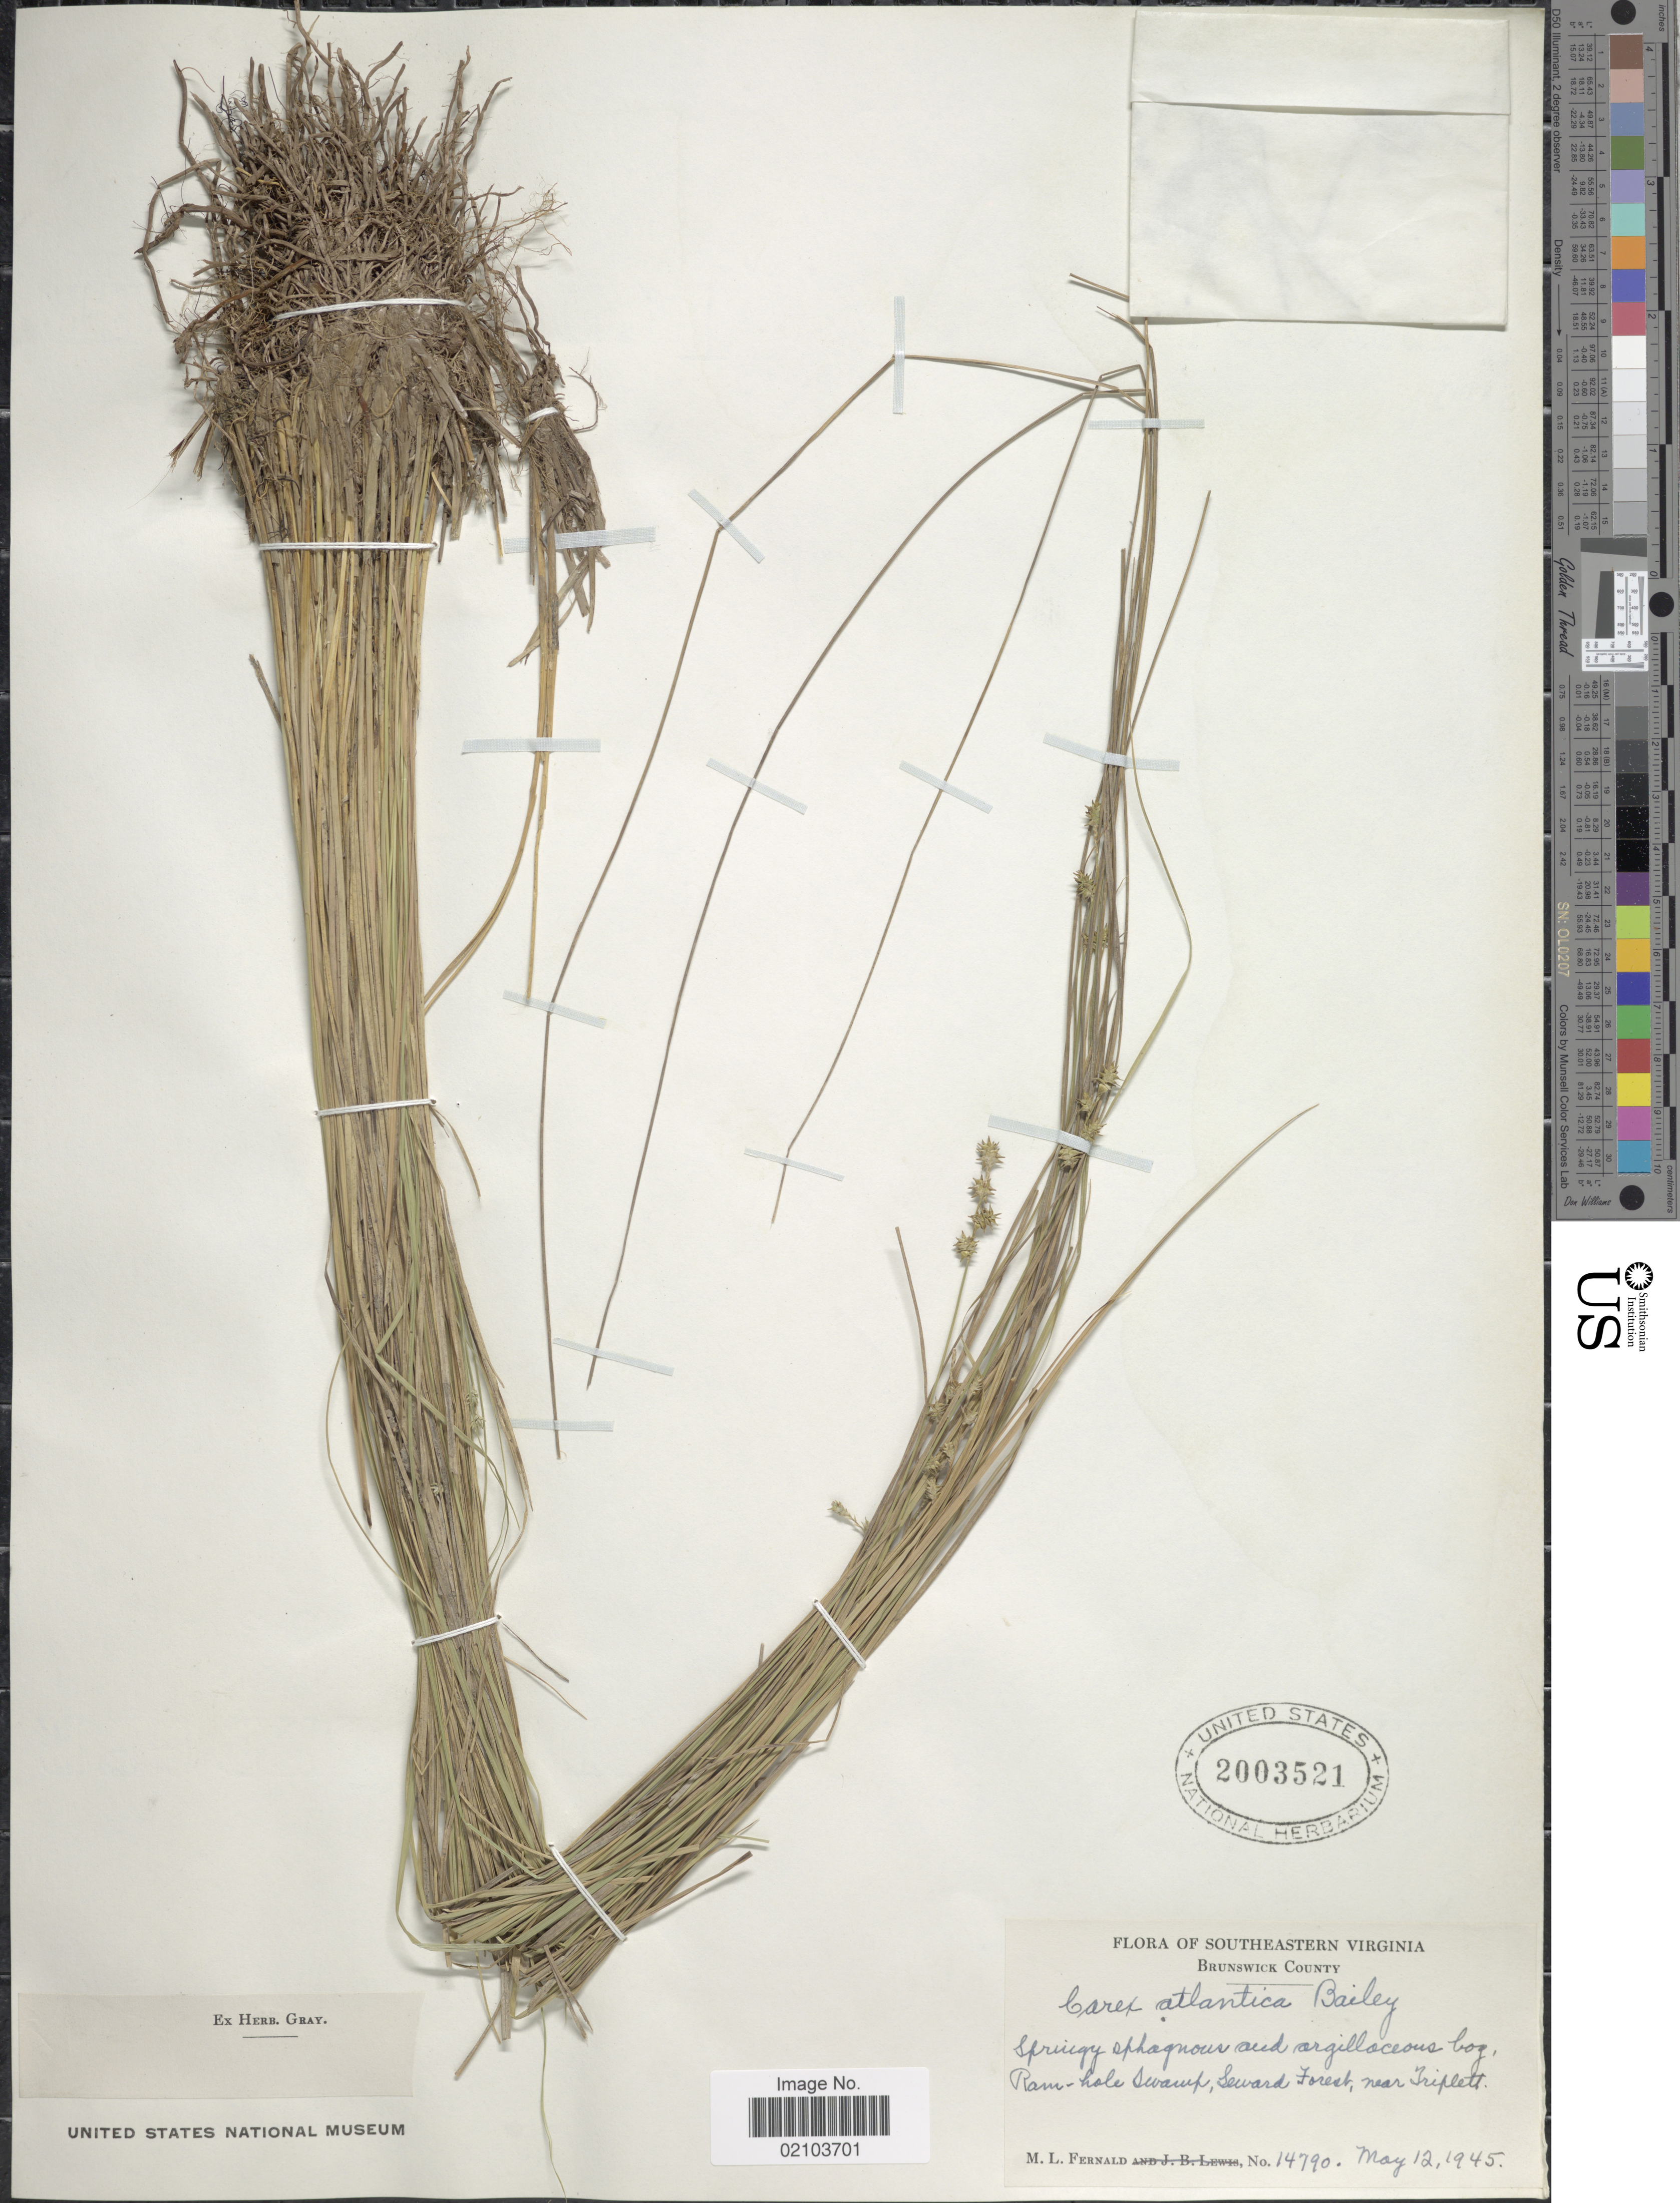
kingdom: Plantae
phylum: Tracheophyta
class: Liliopsida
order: Poales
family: Cyperaceae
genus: Carex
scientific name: Carex atlantica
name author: L.H. Bailey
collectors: M. L. Fernald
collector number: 14790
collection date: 1945-05-12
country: United States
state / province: Virginia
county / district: Brunswick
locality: Brunswick County. Southeastern Virginia. Ram-hole swamp, Seward Forest, near Triplett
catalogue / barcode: US 2003521